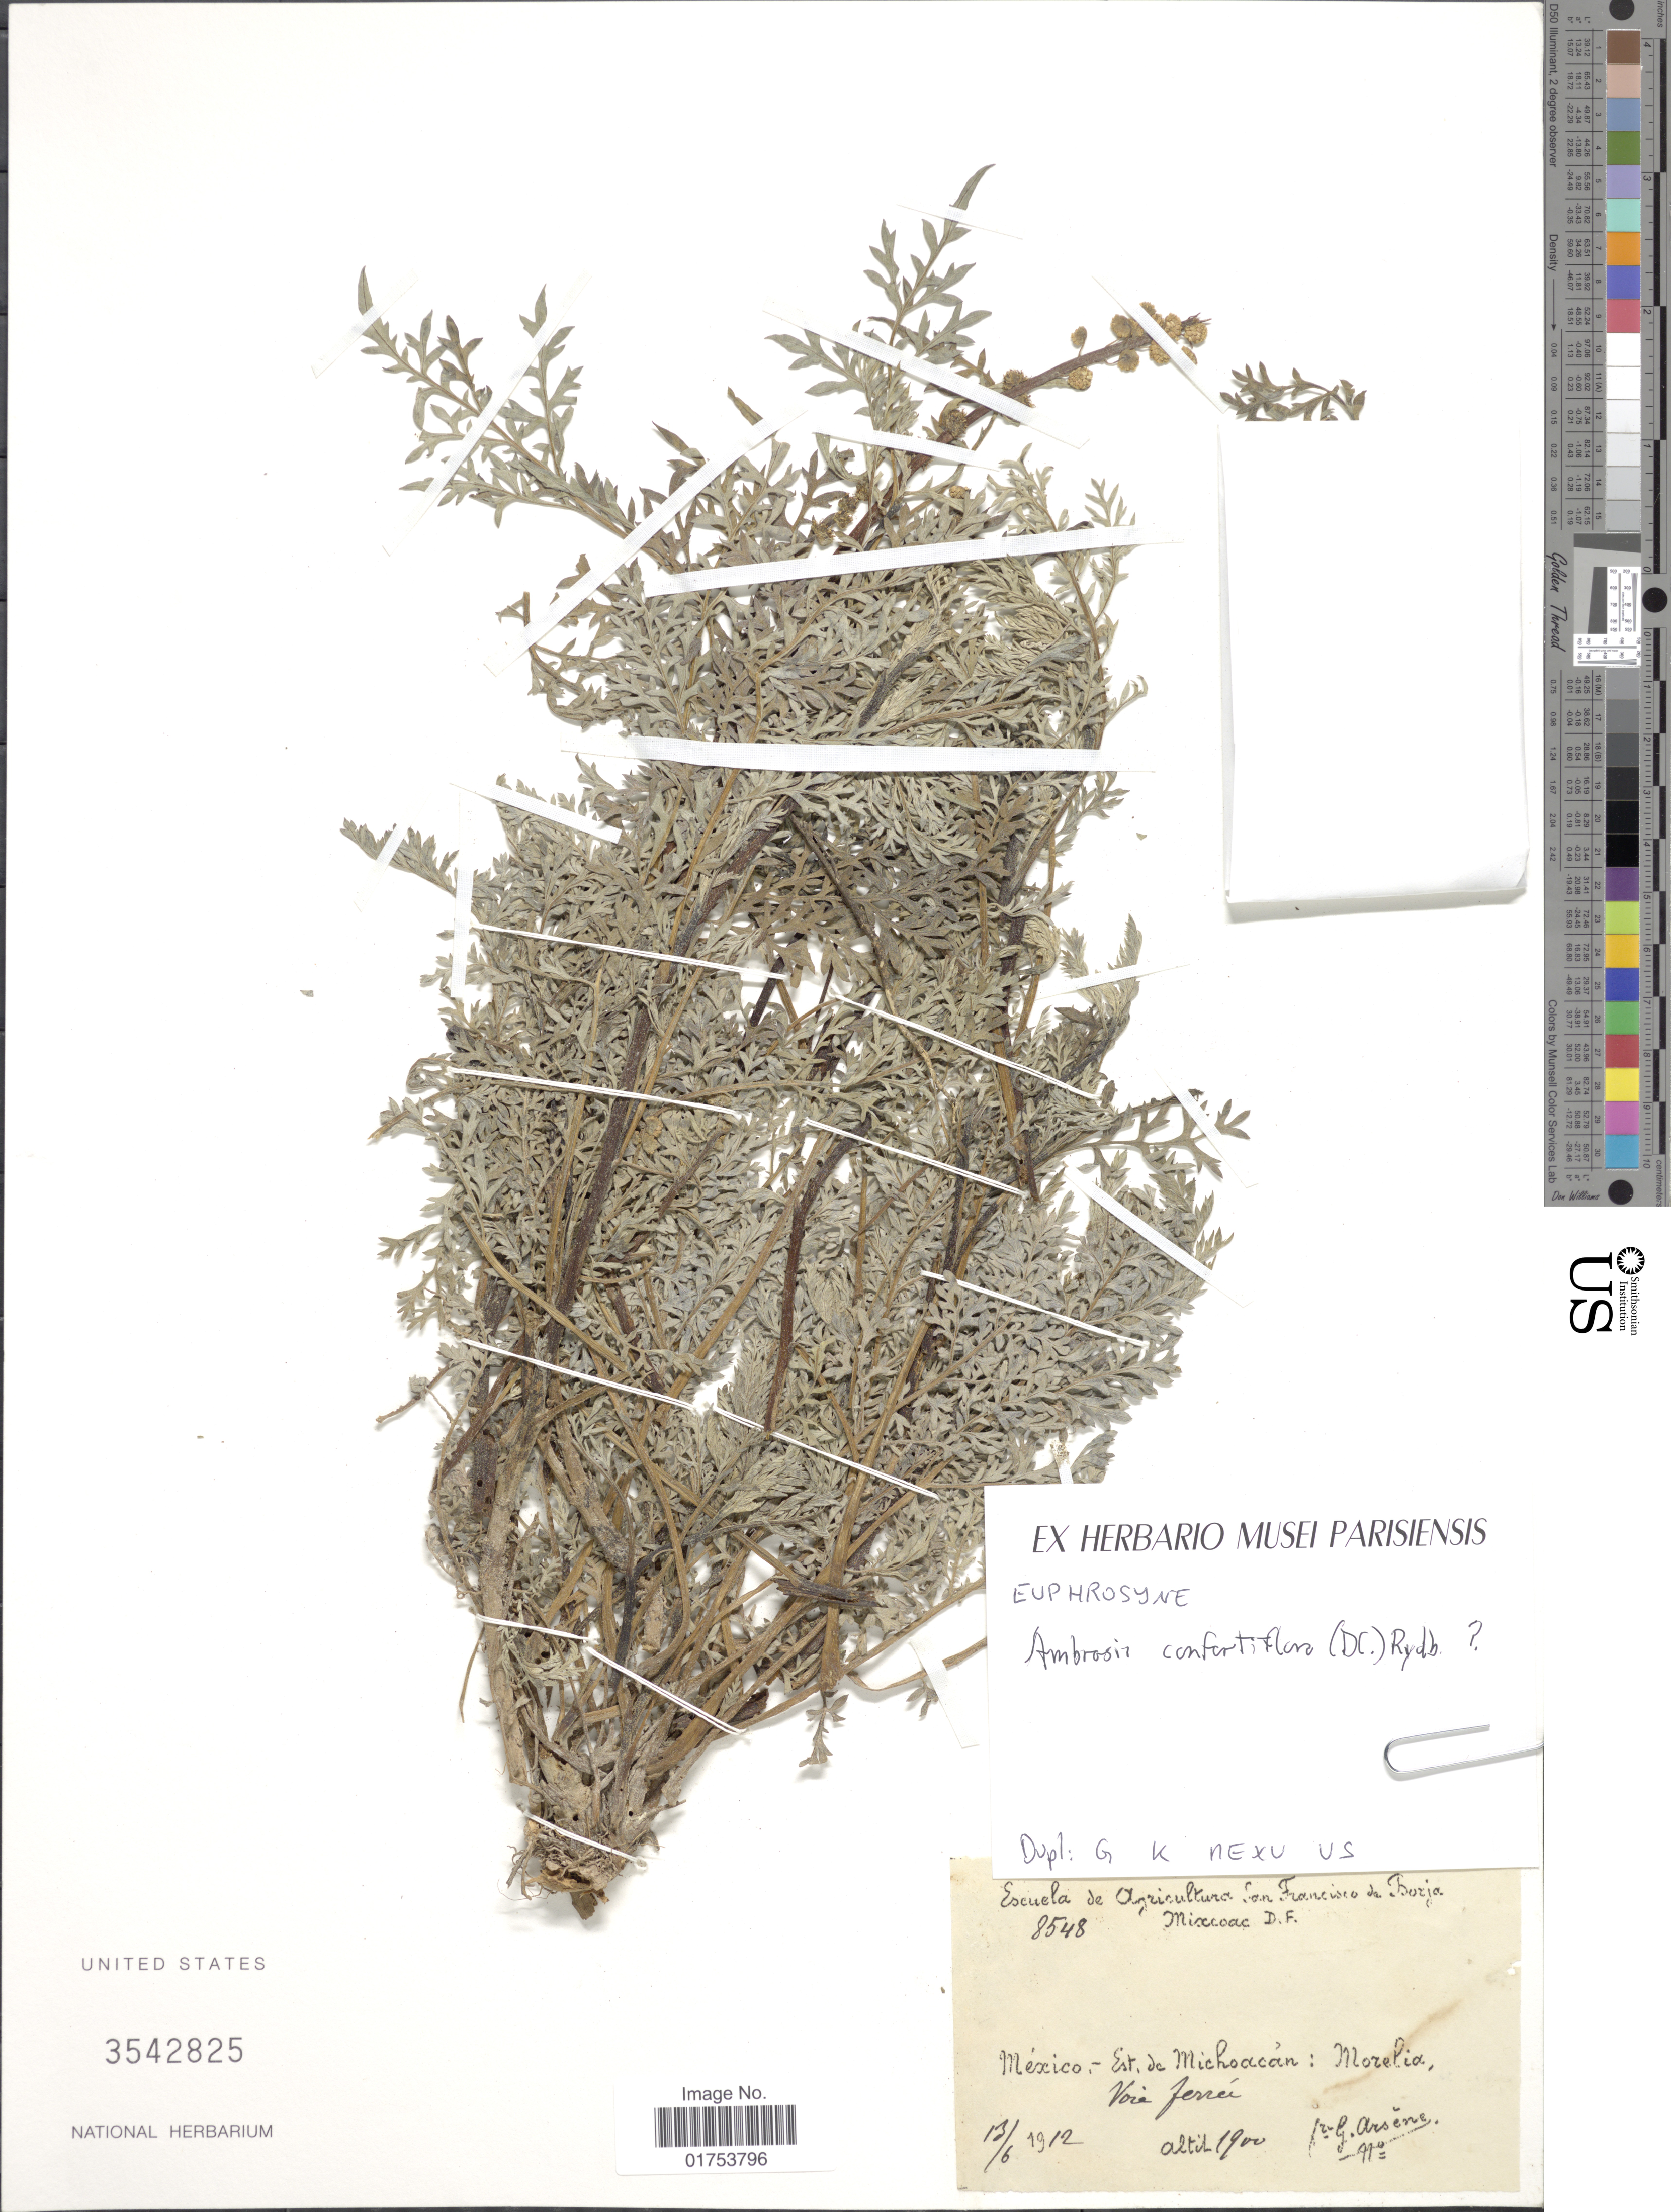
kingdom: Plantae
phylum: Tracheophyta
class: Magnoliopsida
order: Asterales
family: Asteraceae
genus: Ambrosia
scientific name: Ambrosia confertiflora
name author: DC.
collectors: Bro. G. Arsène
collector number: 8548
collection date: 1912-06-13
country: Mexico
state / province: Michoacán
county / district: Morelia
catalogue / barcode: US 3542825